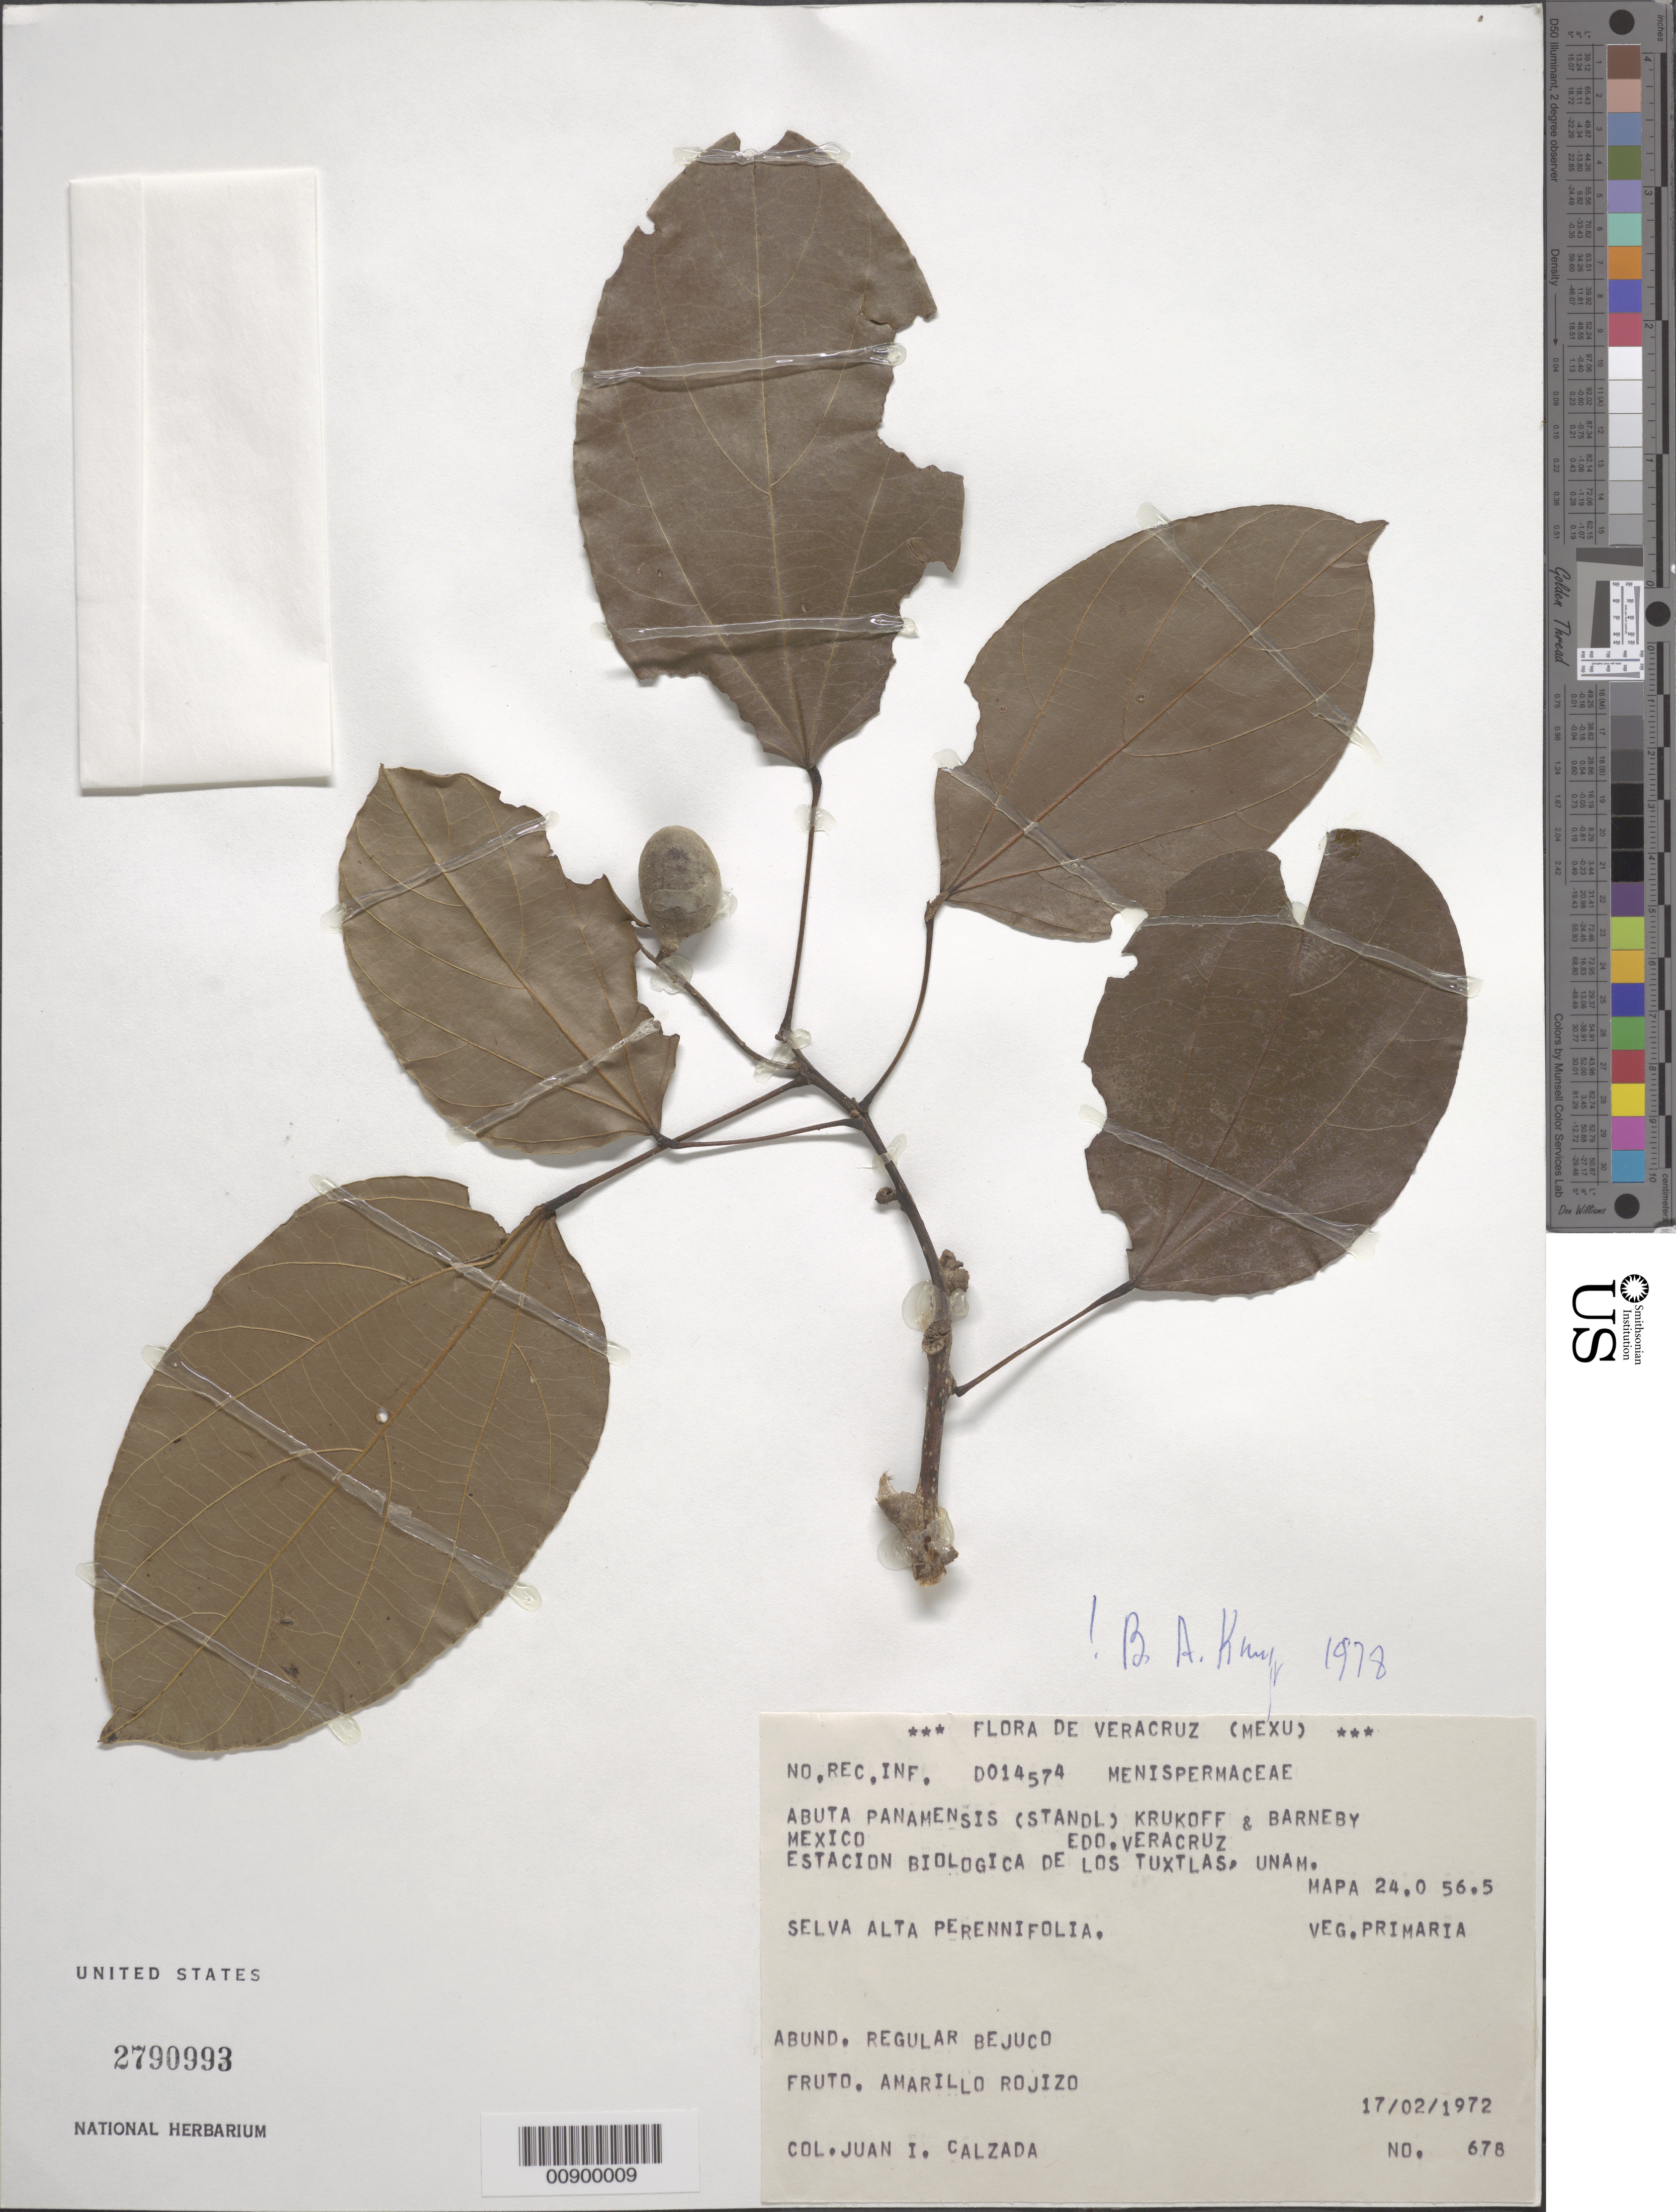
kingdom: Plantae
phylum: Tracheophyta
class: Magnoliopsida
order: Ranunculales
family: Menispermaceae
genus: Abuta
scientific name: Abuta panamensis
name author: (Standl.) Krukoff & Barneby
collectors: J. I. Calzada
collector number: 678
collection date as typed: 17 Feb 1972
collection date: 1972-02-17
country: Mexico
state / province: Veracruz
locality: Estación Biológica de los Tuxtlas, UNAM (MAPA 24.0 56.5)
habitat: Selva alta perennifolia. Vegetación primaria.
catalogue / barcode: US 2790993